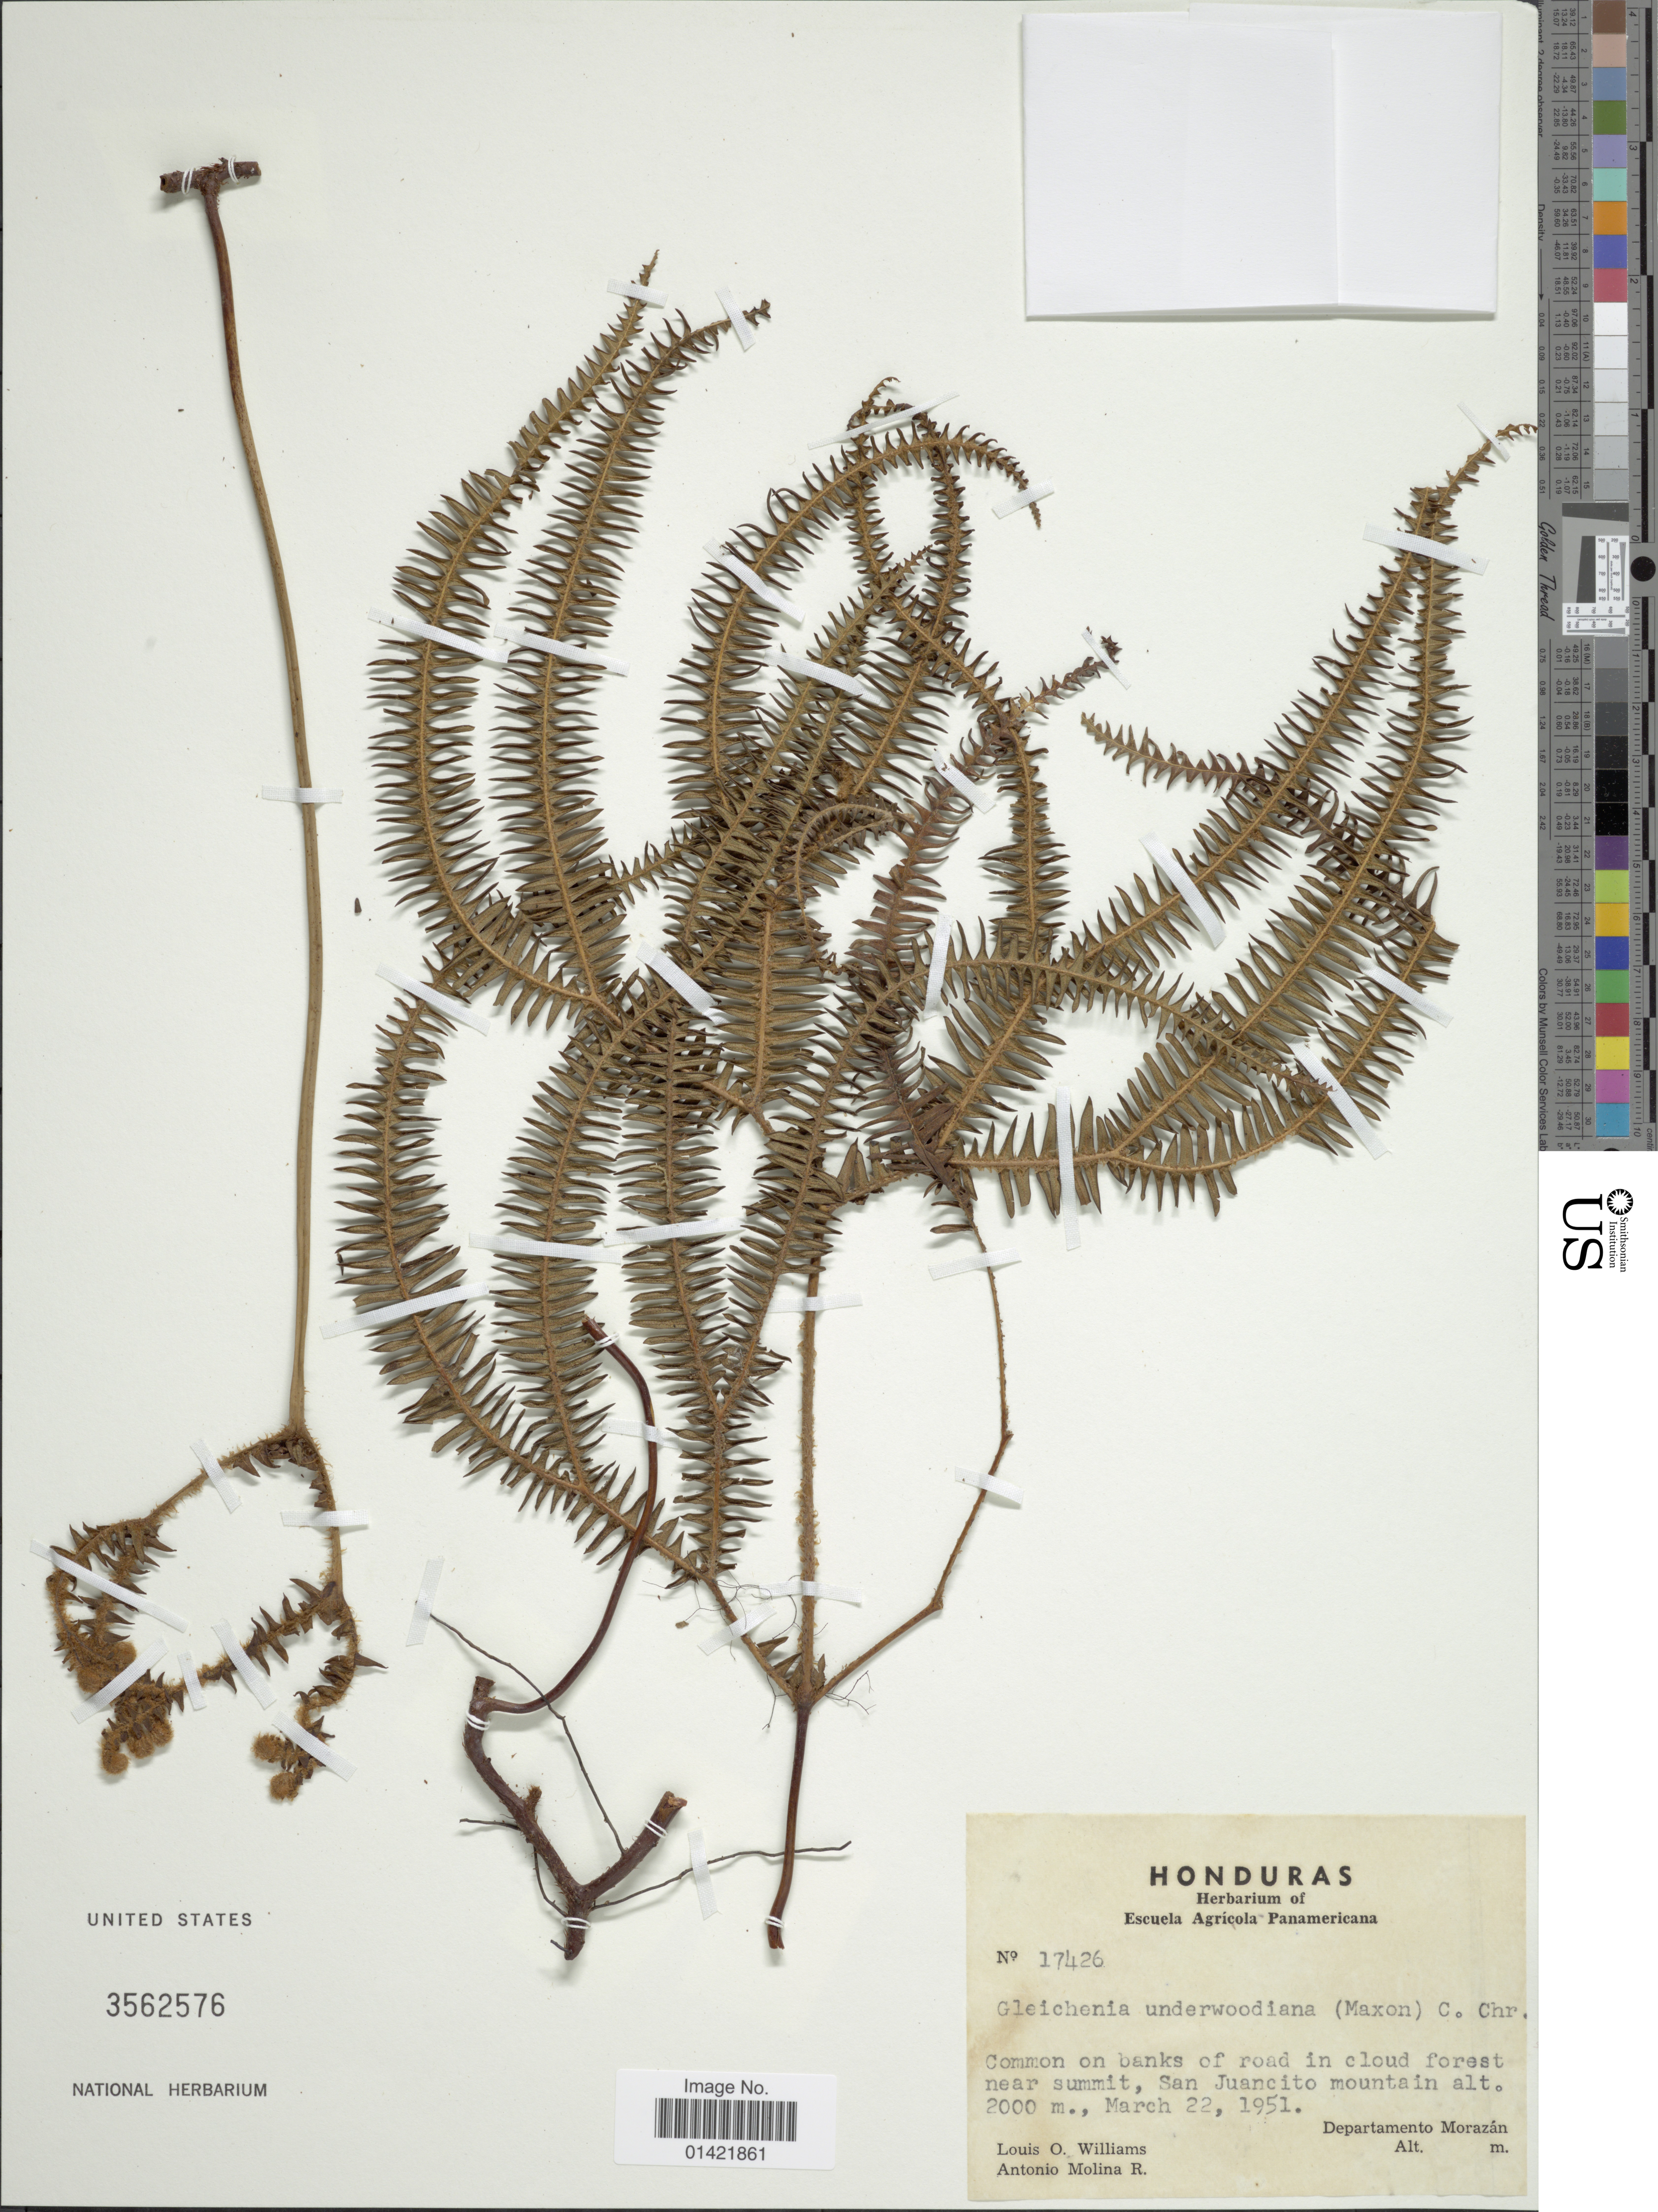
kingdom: Plantae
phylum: Tracheophyta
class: Polypodiopsida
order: Gleicheniales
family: Gleicheniaceae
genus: Sticherus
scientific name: Sticherus underwoodianus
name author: (Maxon) Nakai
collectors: L. O. Williams & A. Molina R.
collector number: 17426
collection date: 1951-03-22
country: Honduras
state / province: Fco. Morazán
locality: Near summit, San Juancito mountain. Departamento Morazon.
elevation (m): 2000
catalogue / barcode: US 3562576